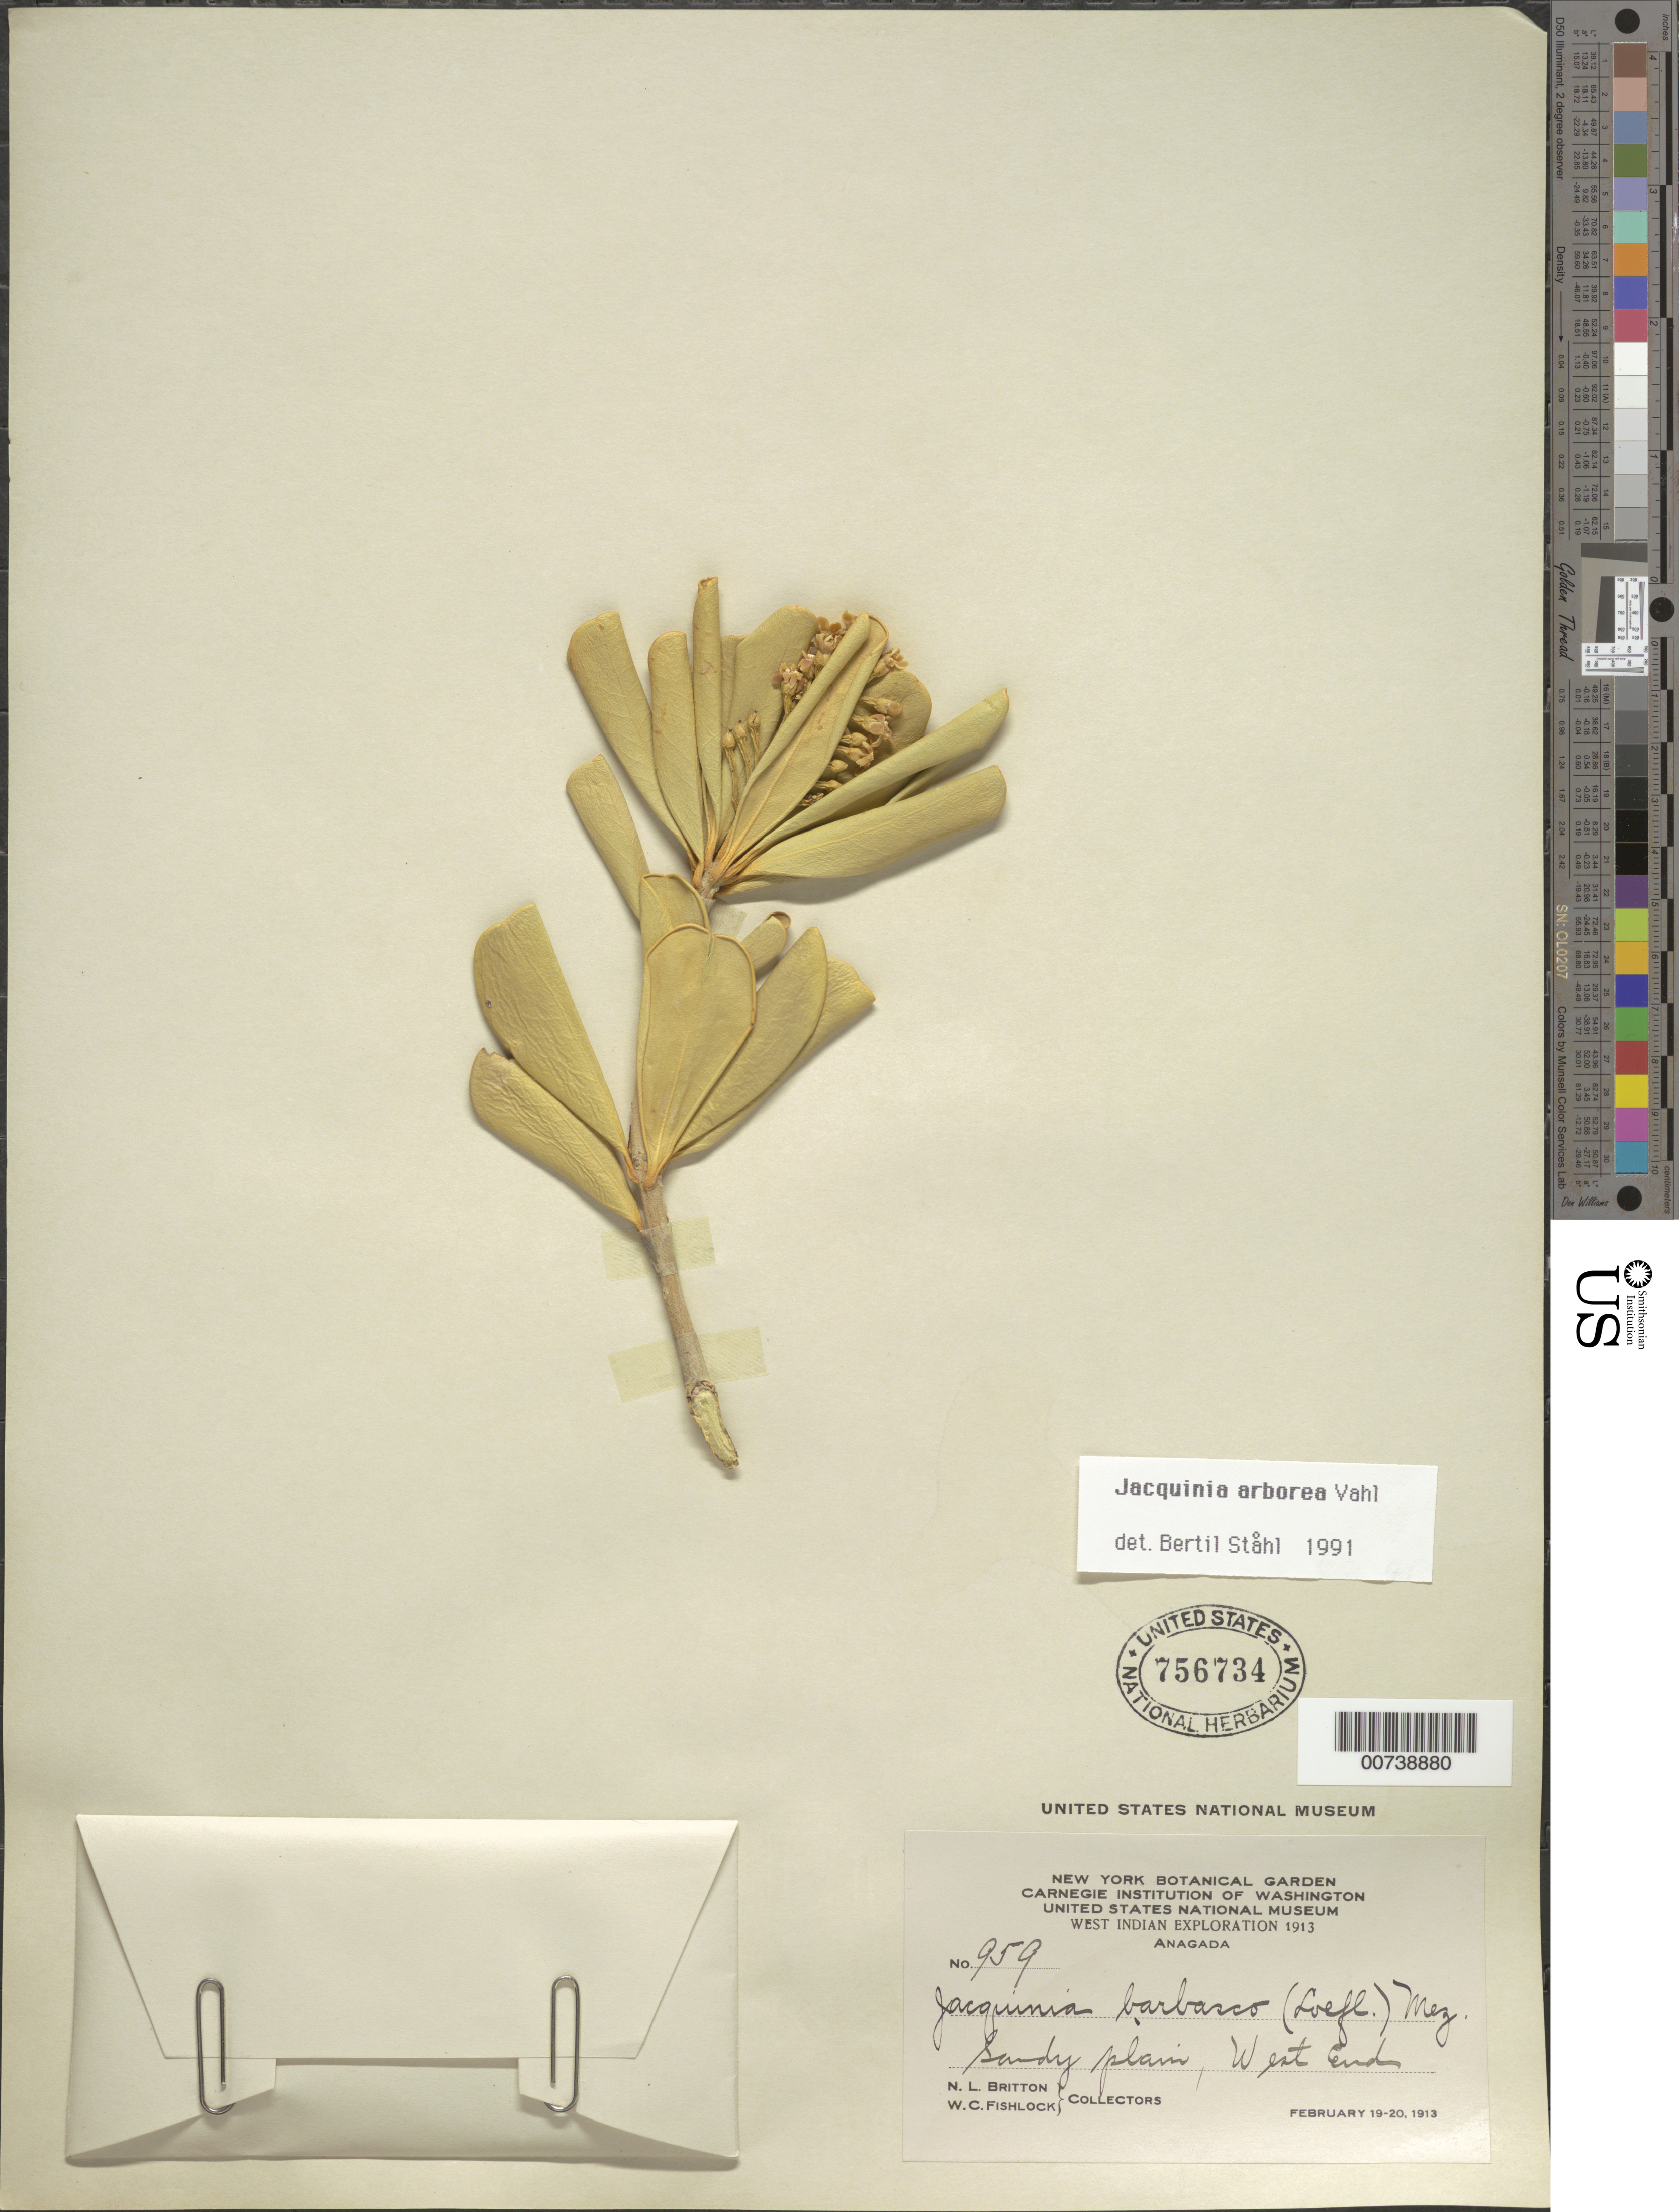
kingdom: Plantae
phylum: Tracheophyta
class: Magnoliopsida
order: Ericales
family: Primulaceae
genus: Jacquinia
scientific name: Jacquinia arborea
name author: Vahl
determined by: Ståhl, B.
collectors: N. Britton & W. Fishlock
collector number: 959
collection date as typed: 19 Feb 1913 to 20 Feb 1913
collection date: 1913-02-19/1913-02-20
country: British Virgin Islands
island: Anegada I.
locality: West End.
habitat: Sandy plain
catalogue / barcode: US 756734